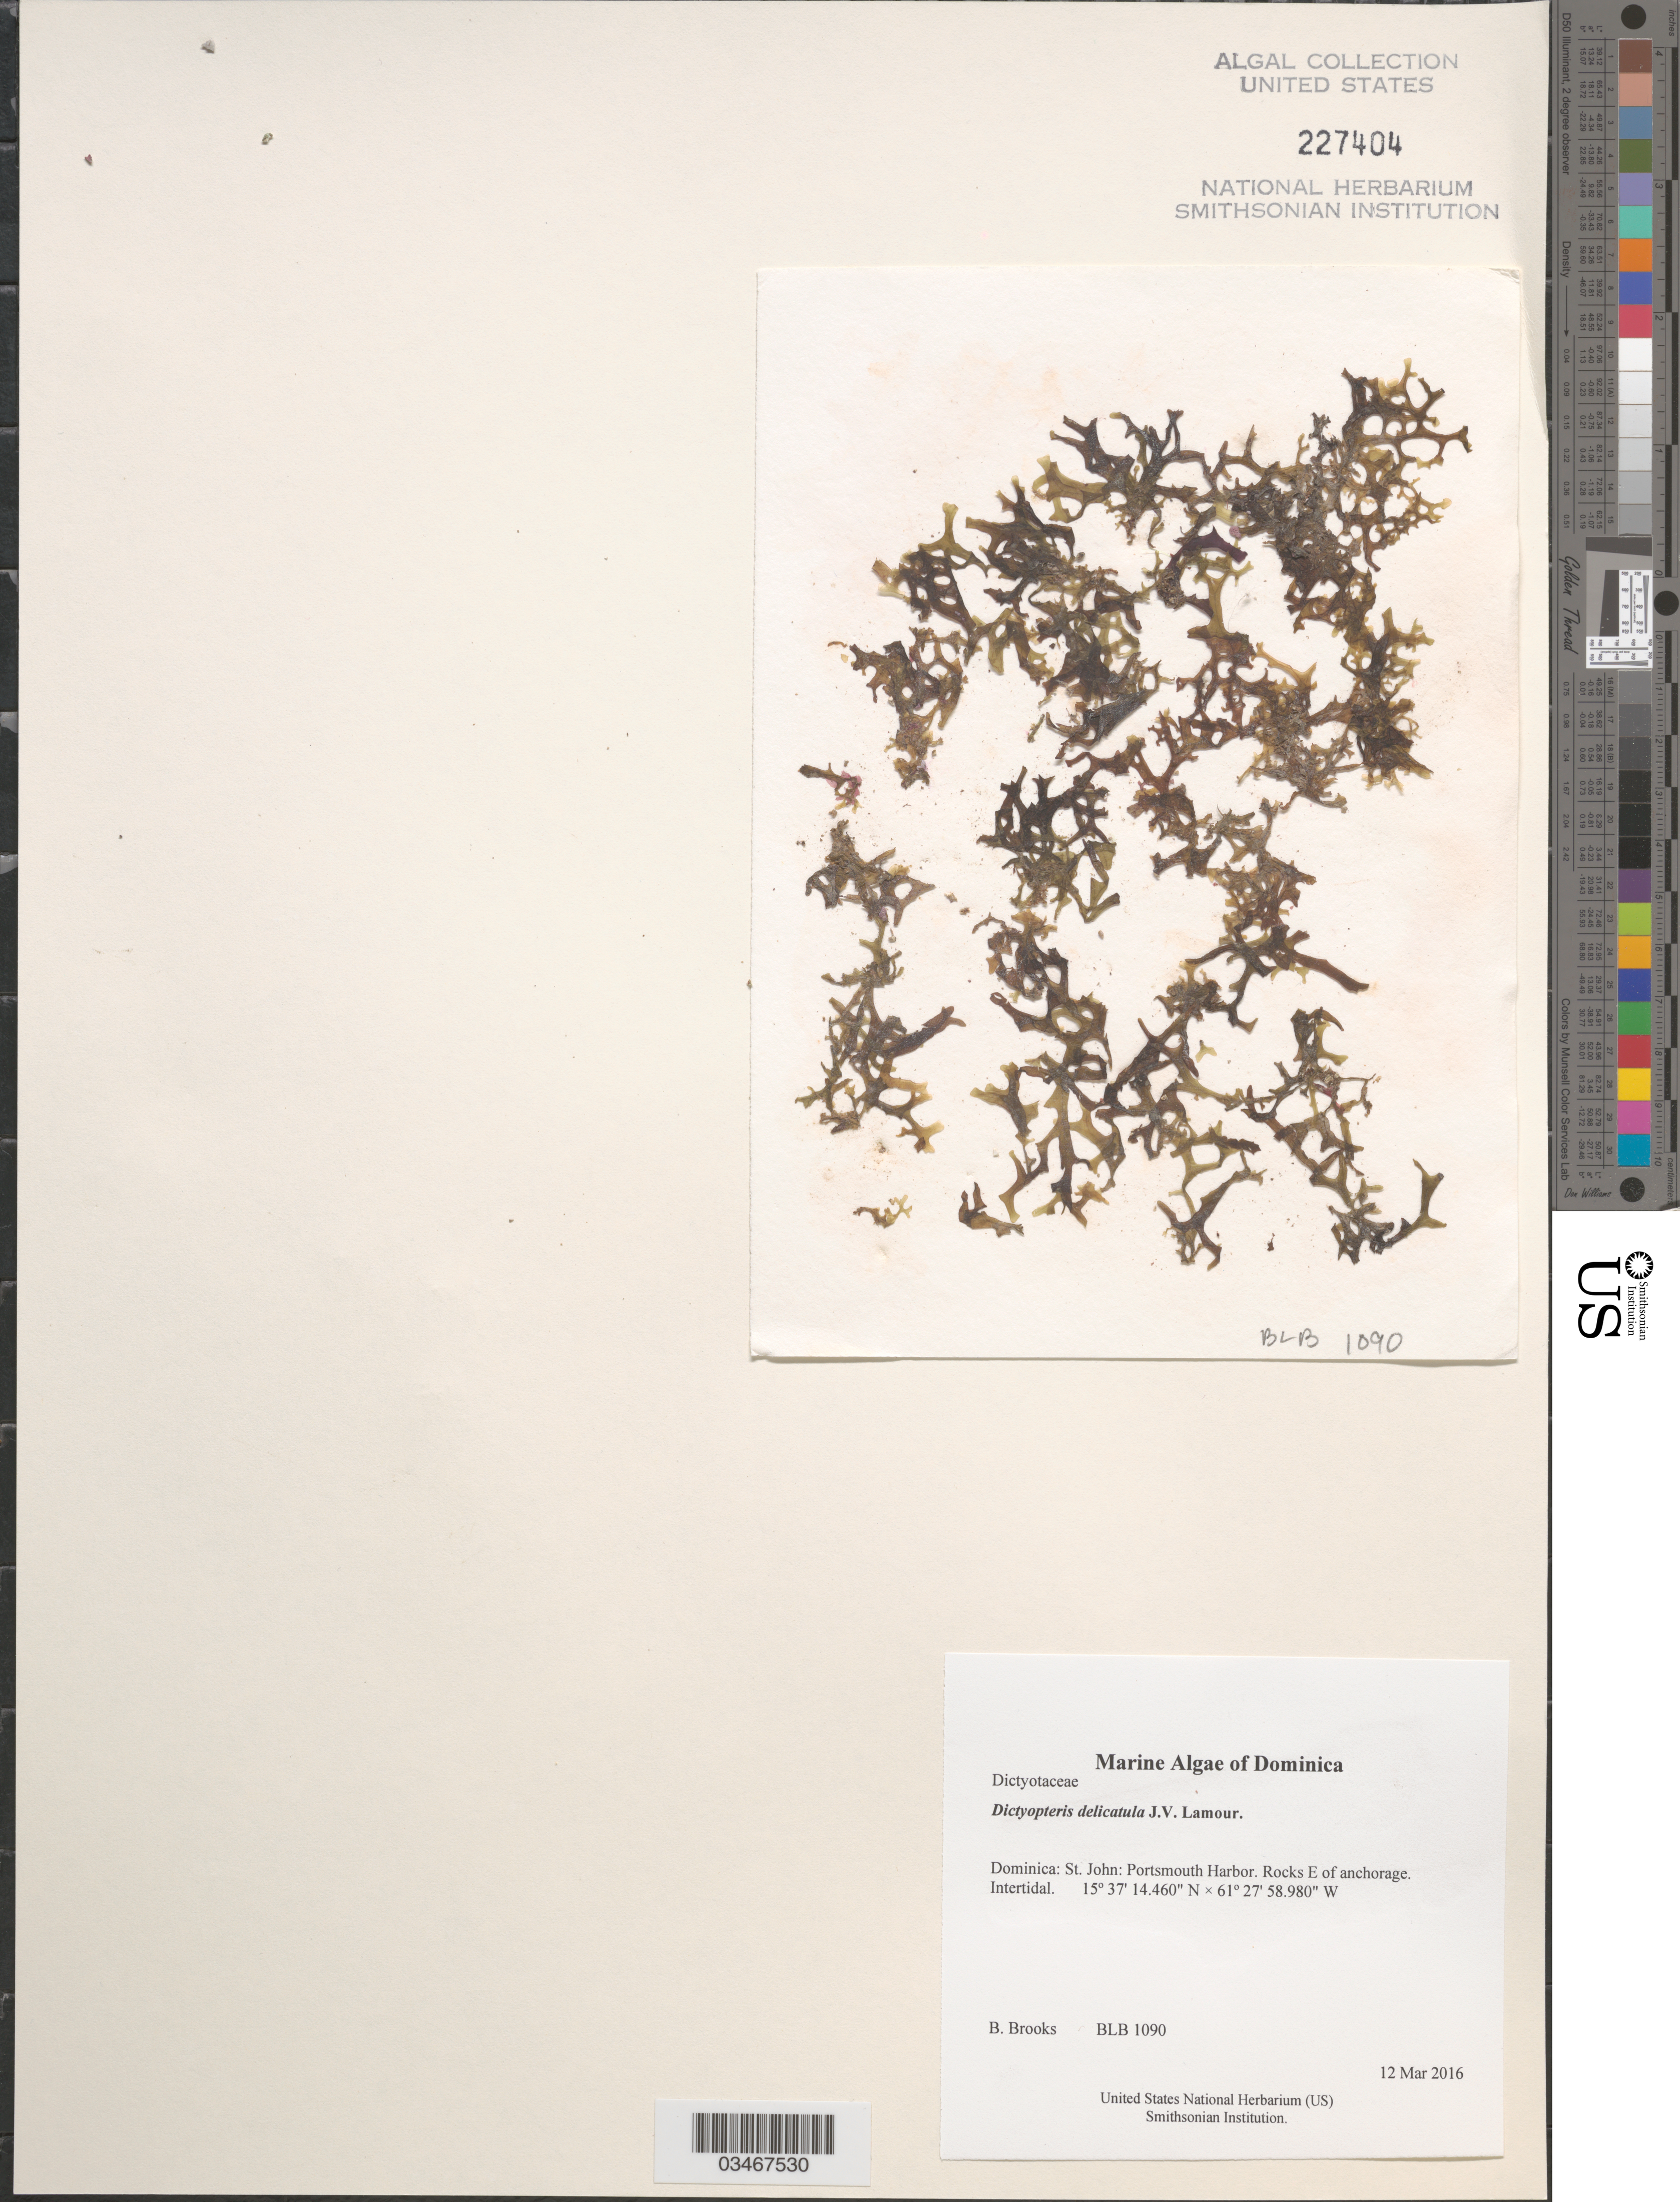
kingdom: Chromista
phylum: Ochrophyta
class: Phaeophyceae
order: Dictyotales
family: Dictyotaceae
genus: Dictyopteris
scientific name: Dictyopteris delicatula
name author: J.V.Lamouroux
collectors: B. Brooks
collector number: BLB 1090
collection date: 2016-03-12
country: Dominica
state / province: St. John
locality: Portsmouth Harbor. Rocks E of anchorage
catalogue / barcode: US 227404